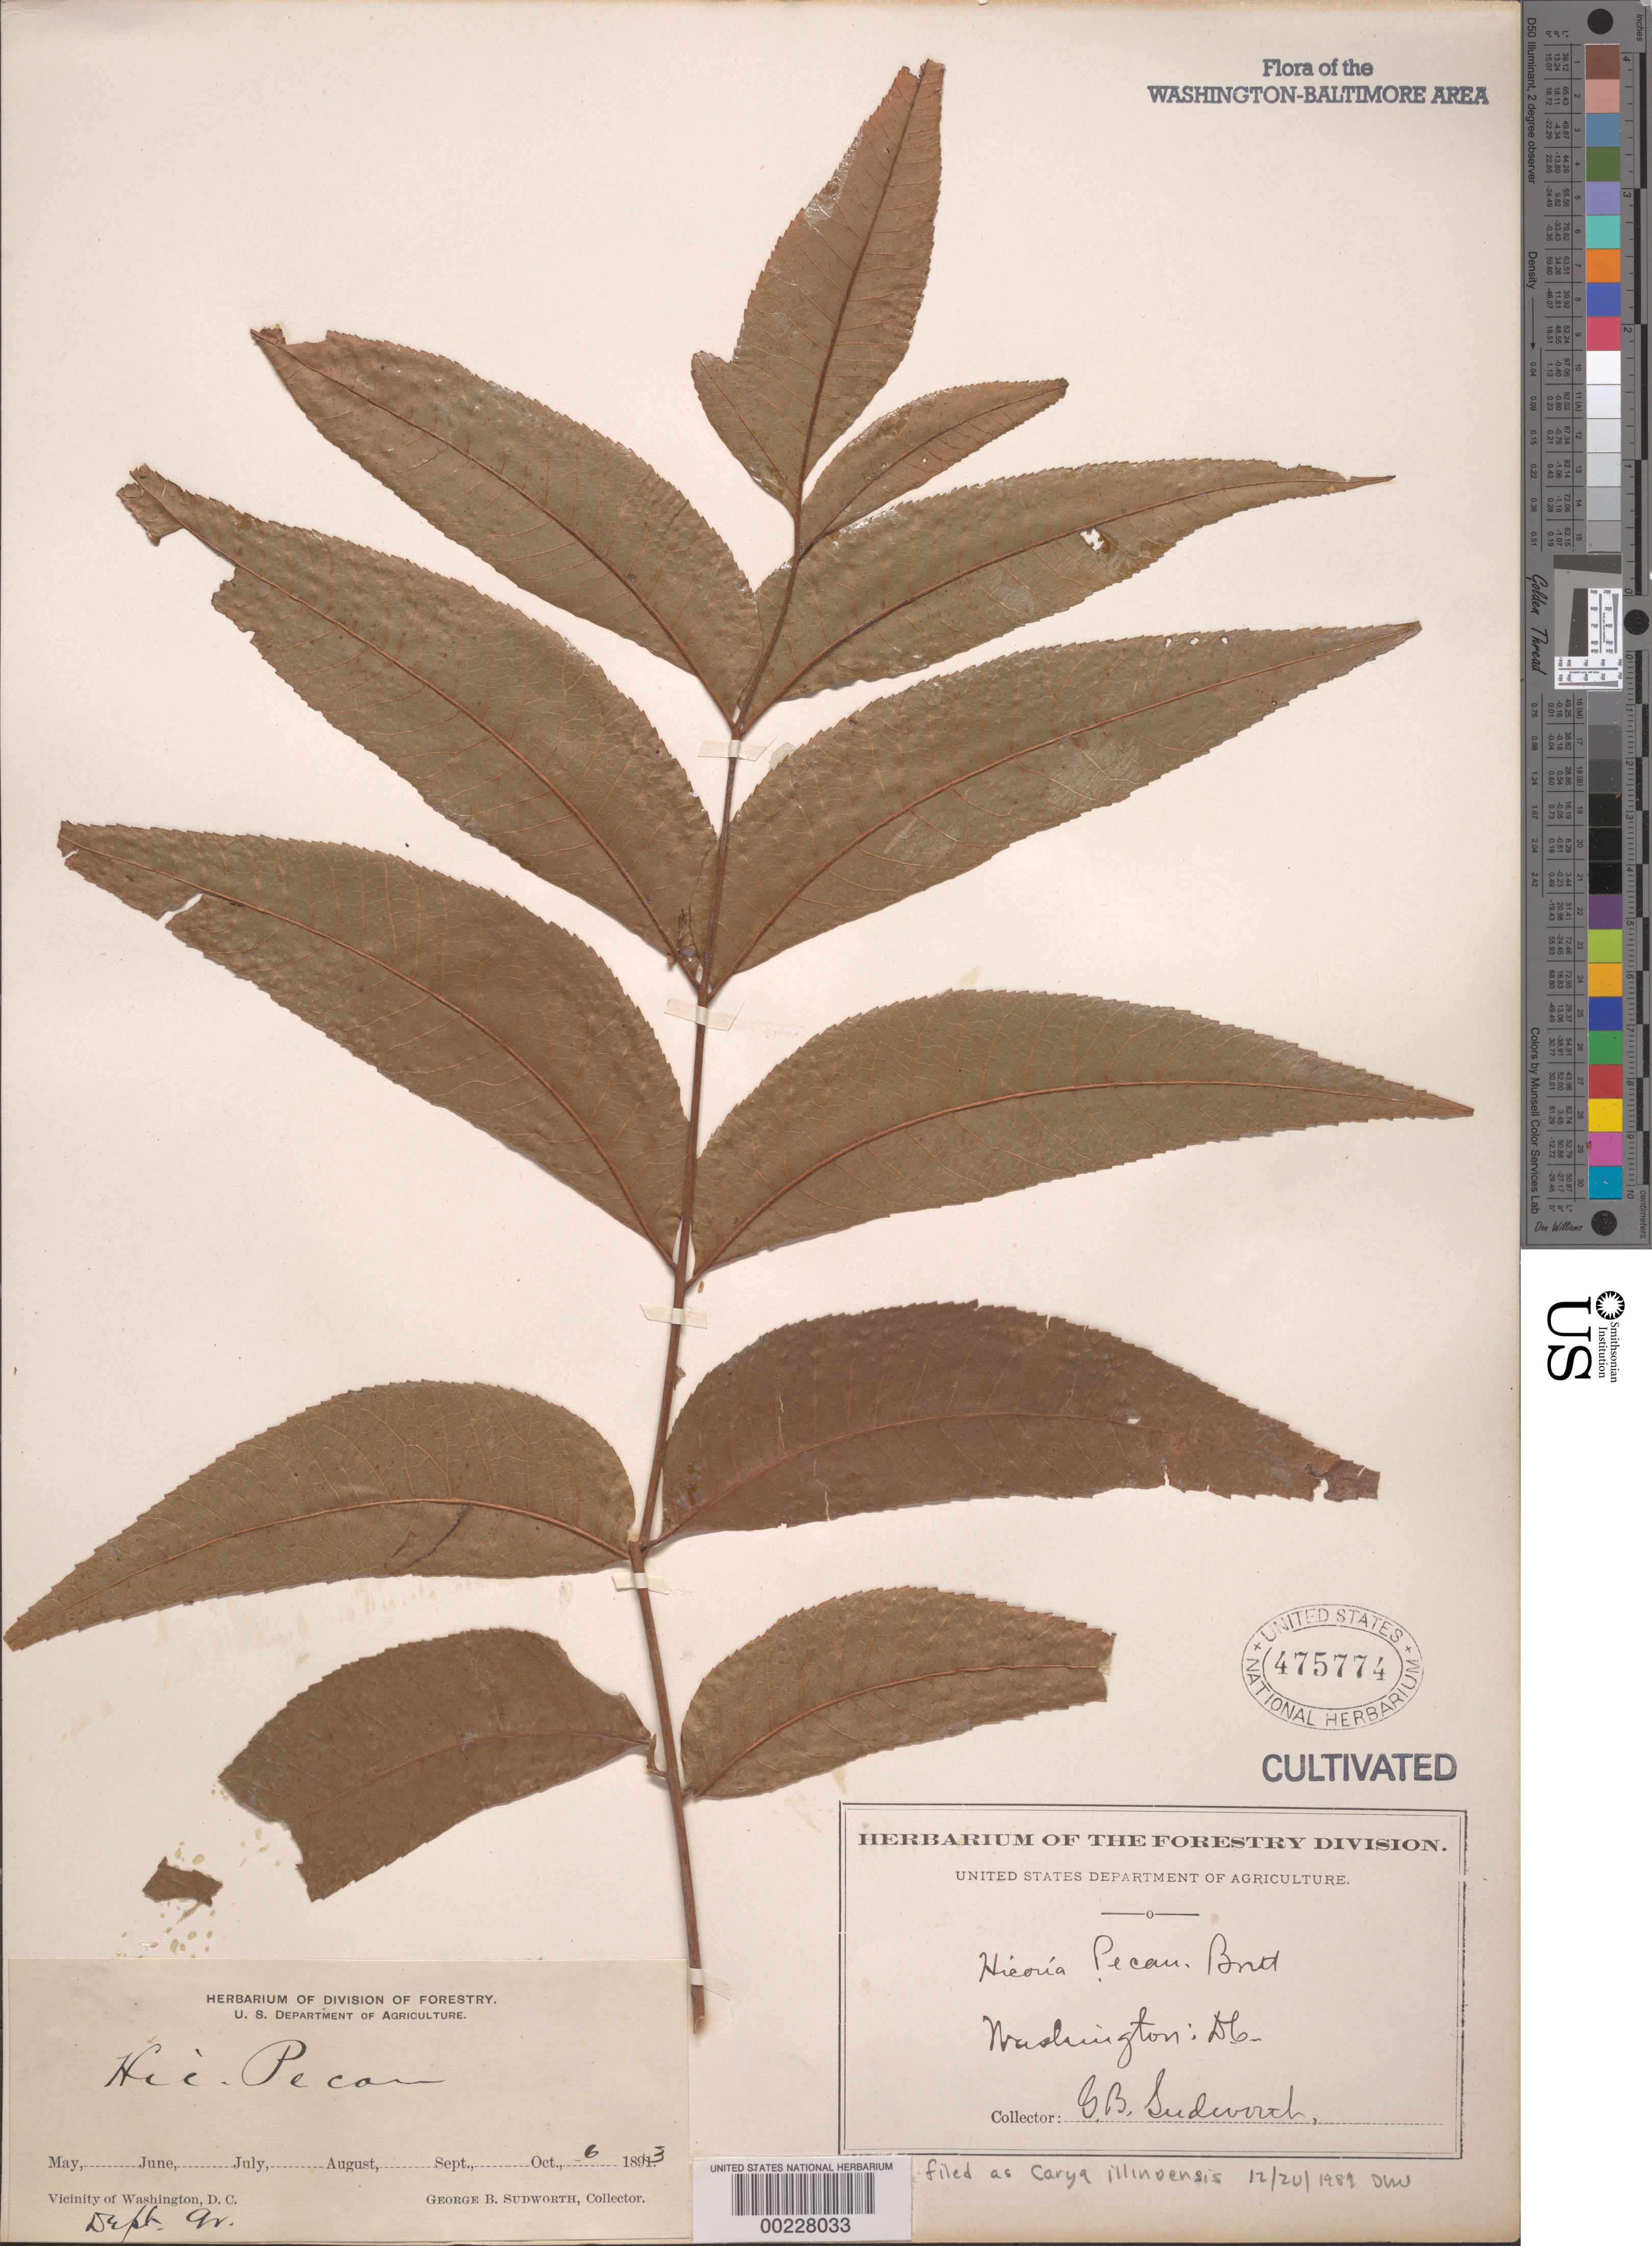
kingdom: Plantae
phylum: Tracheophyta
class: Magnoliopsida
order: Fagales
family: Juglandaceae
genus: Carya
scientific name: Carya illinoinensis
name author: (Wangenh.) K. Koch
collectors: G. B. Sudworth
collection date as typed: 06 Oct 1893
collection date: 1893-10-06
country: United States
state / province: District of Columbia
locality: Agricultural grounds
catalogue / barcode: US 475774